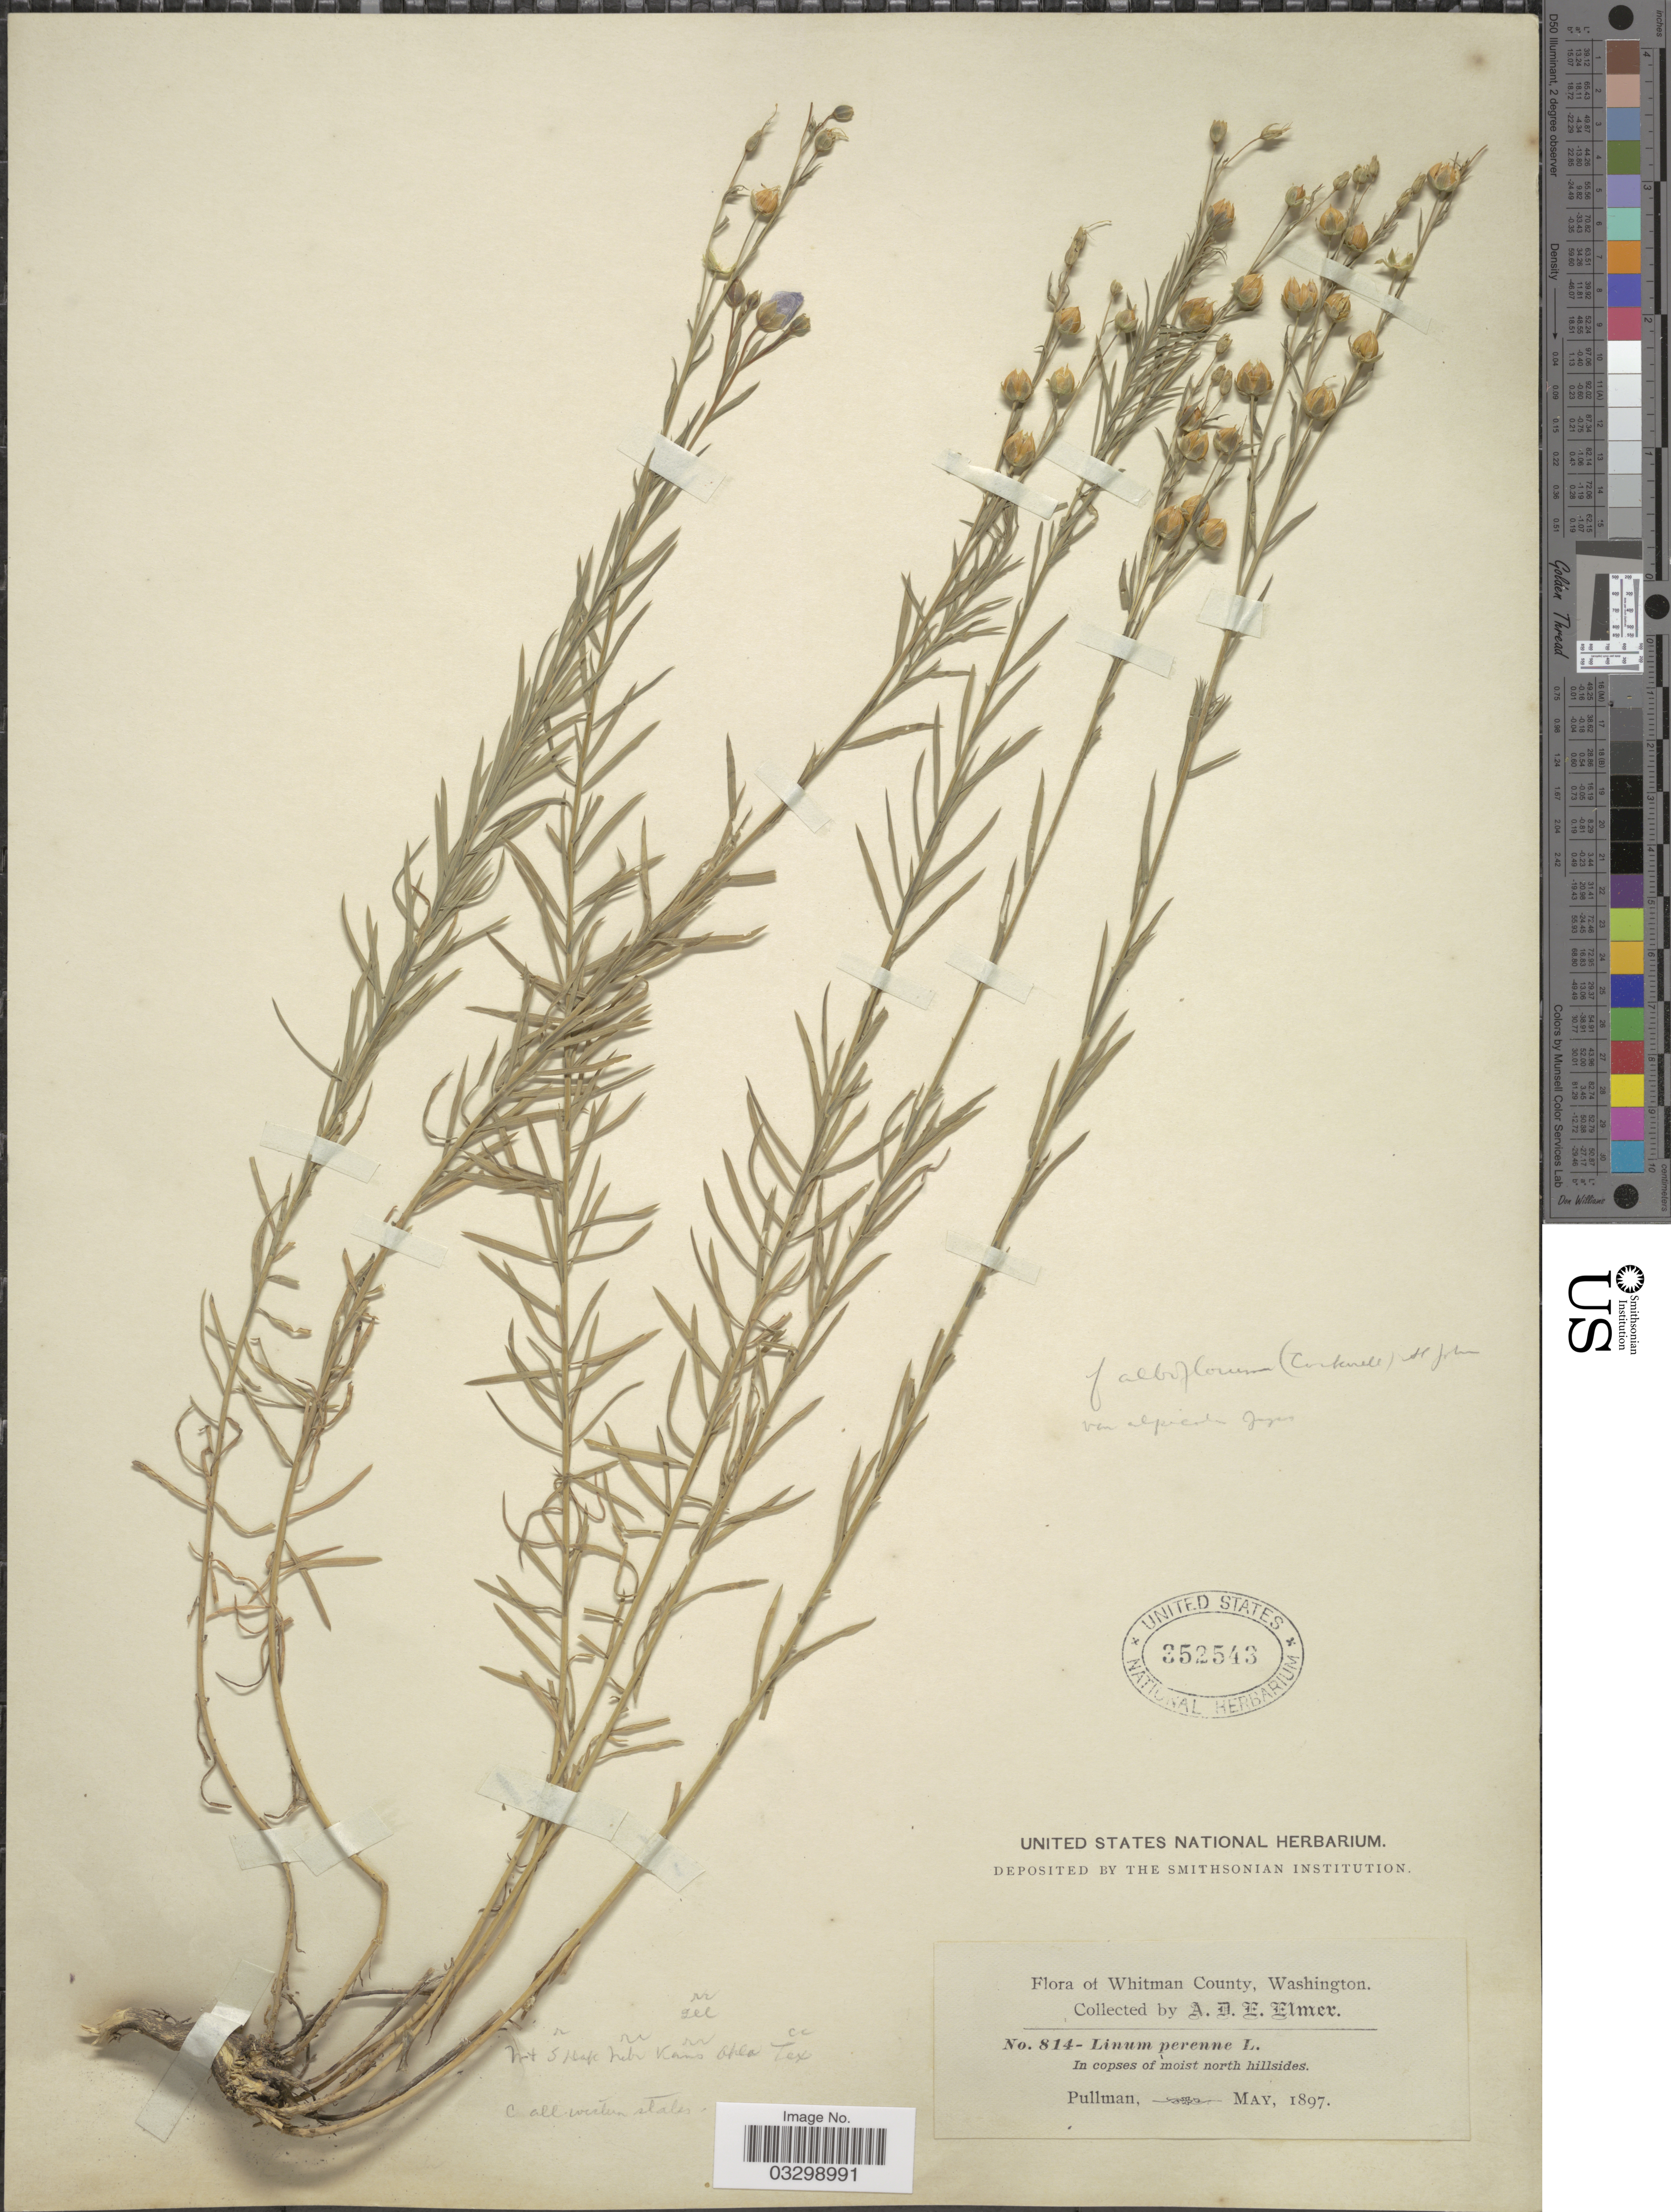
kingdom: Plantae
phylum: Tracheophyta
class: Magnoliopsida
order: Malpighiales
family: Linaceae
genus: Linum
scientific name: Linum perenne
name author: L.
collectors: A. D. E. Elmer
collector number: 814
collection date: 1897-05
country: United States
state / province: Washington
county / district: Whitman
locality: Whitman County. In copses of moist north hillsides. Pullman.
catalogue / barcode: US 352543